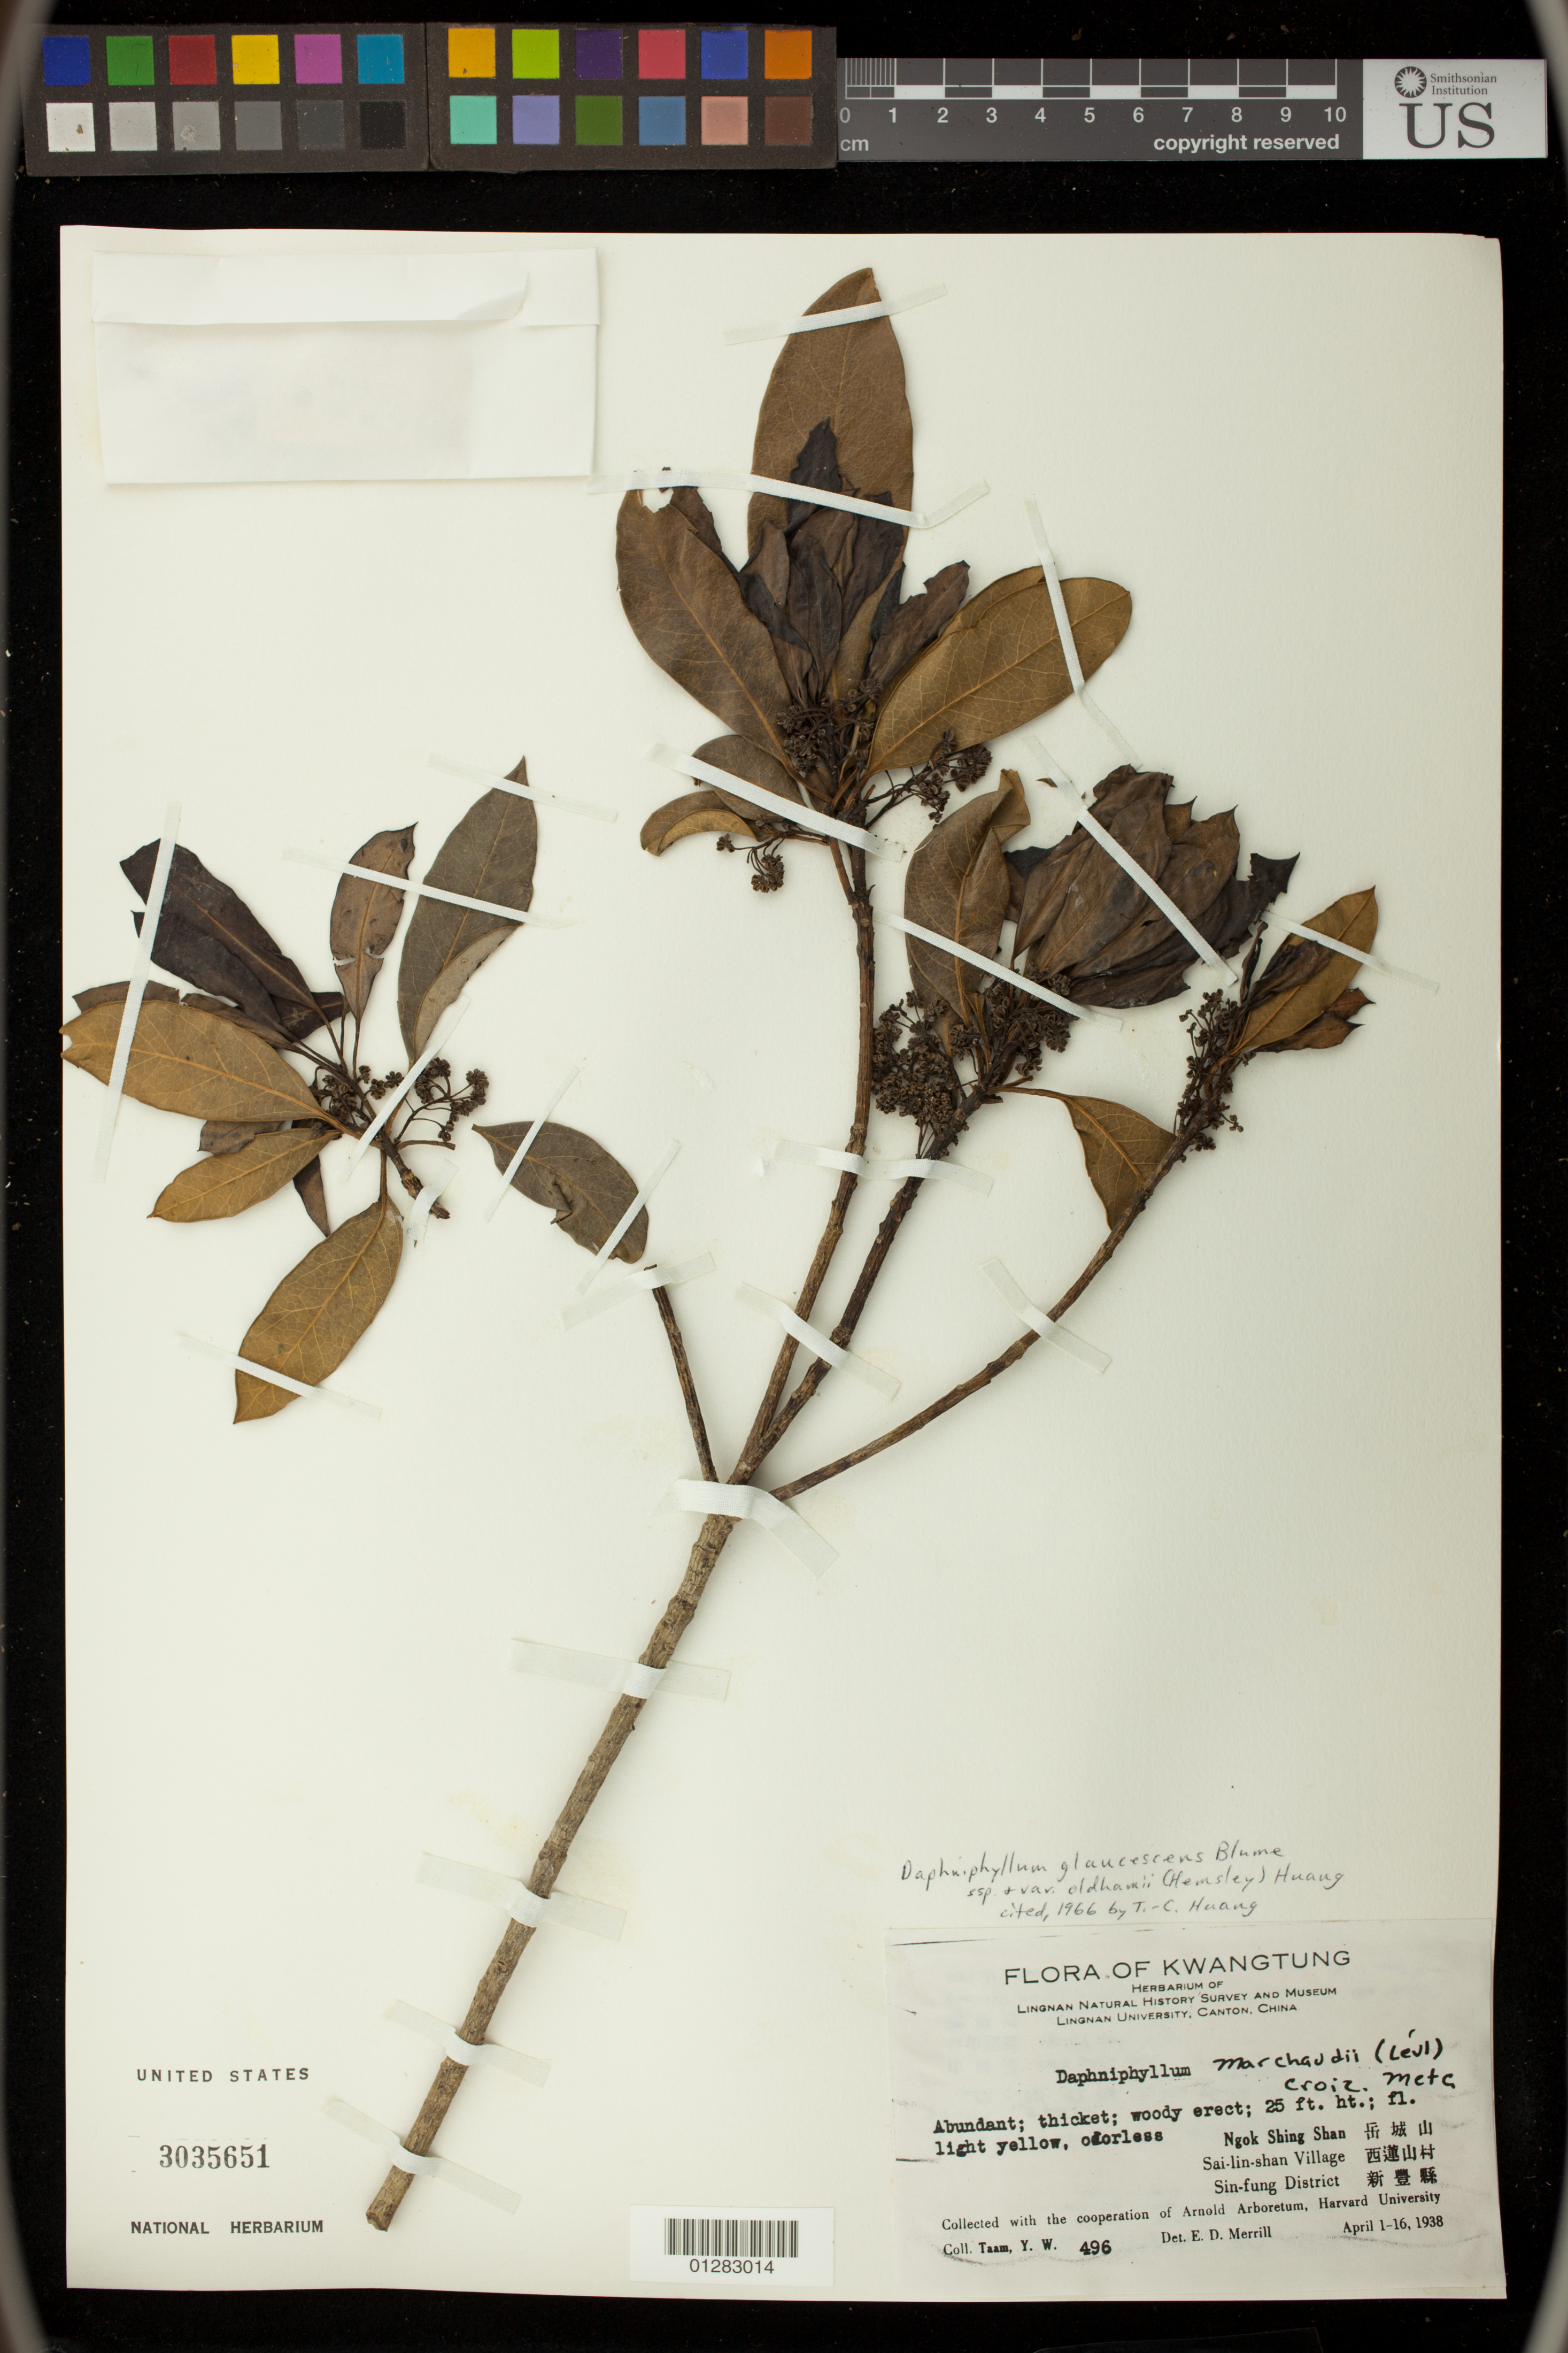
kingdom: Plantae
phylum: Tracheophyta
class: Magnoliopsida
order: Saxifragales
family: Daphniphyllaceae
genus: Daphniphyllum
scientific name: Daphniphyllum glaucescens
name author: Blume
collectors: Y. W. Taam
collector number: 496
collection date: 1938-04-01/1938-04-16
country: China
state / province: Guangdong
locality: Ngok Shing Shan, Sai-lin-shan Village, Sin-fung District, Kwangtung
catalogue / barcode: US 3035651